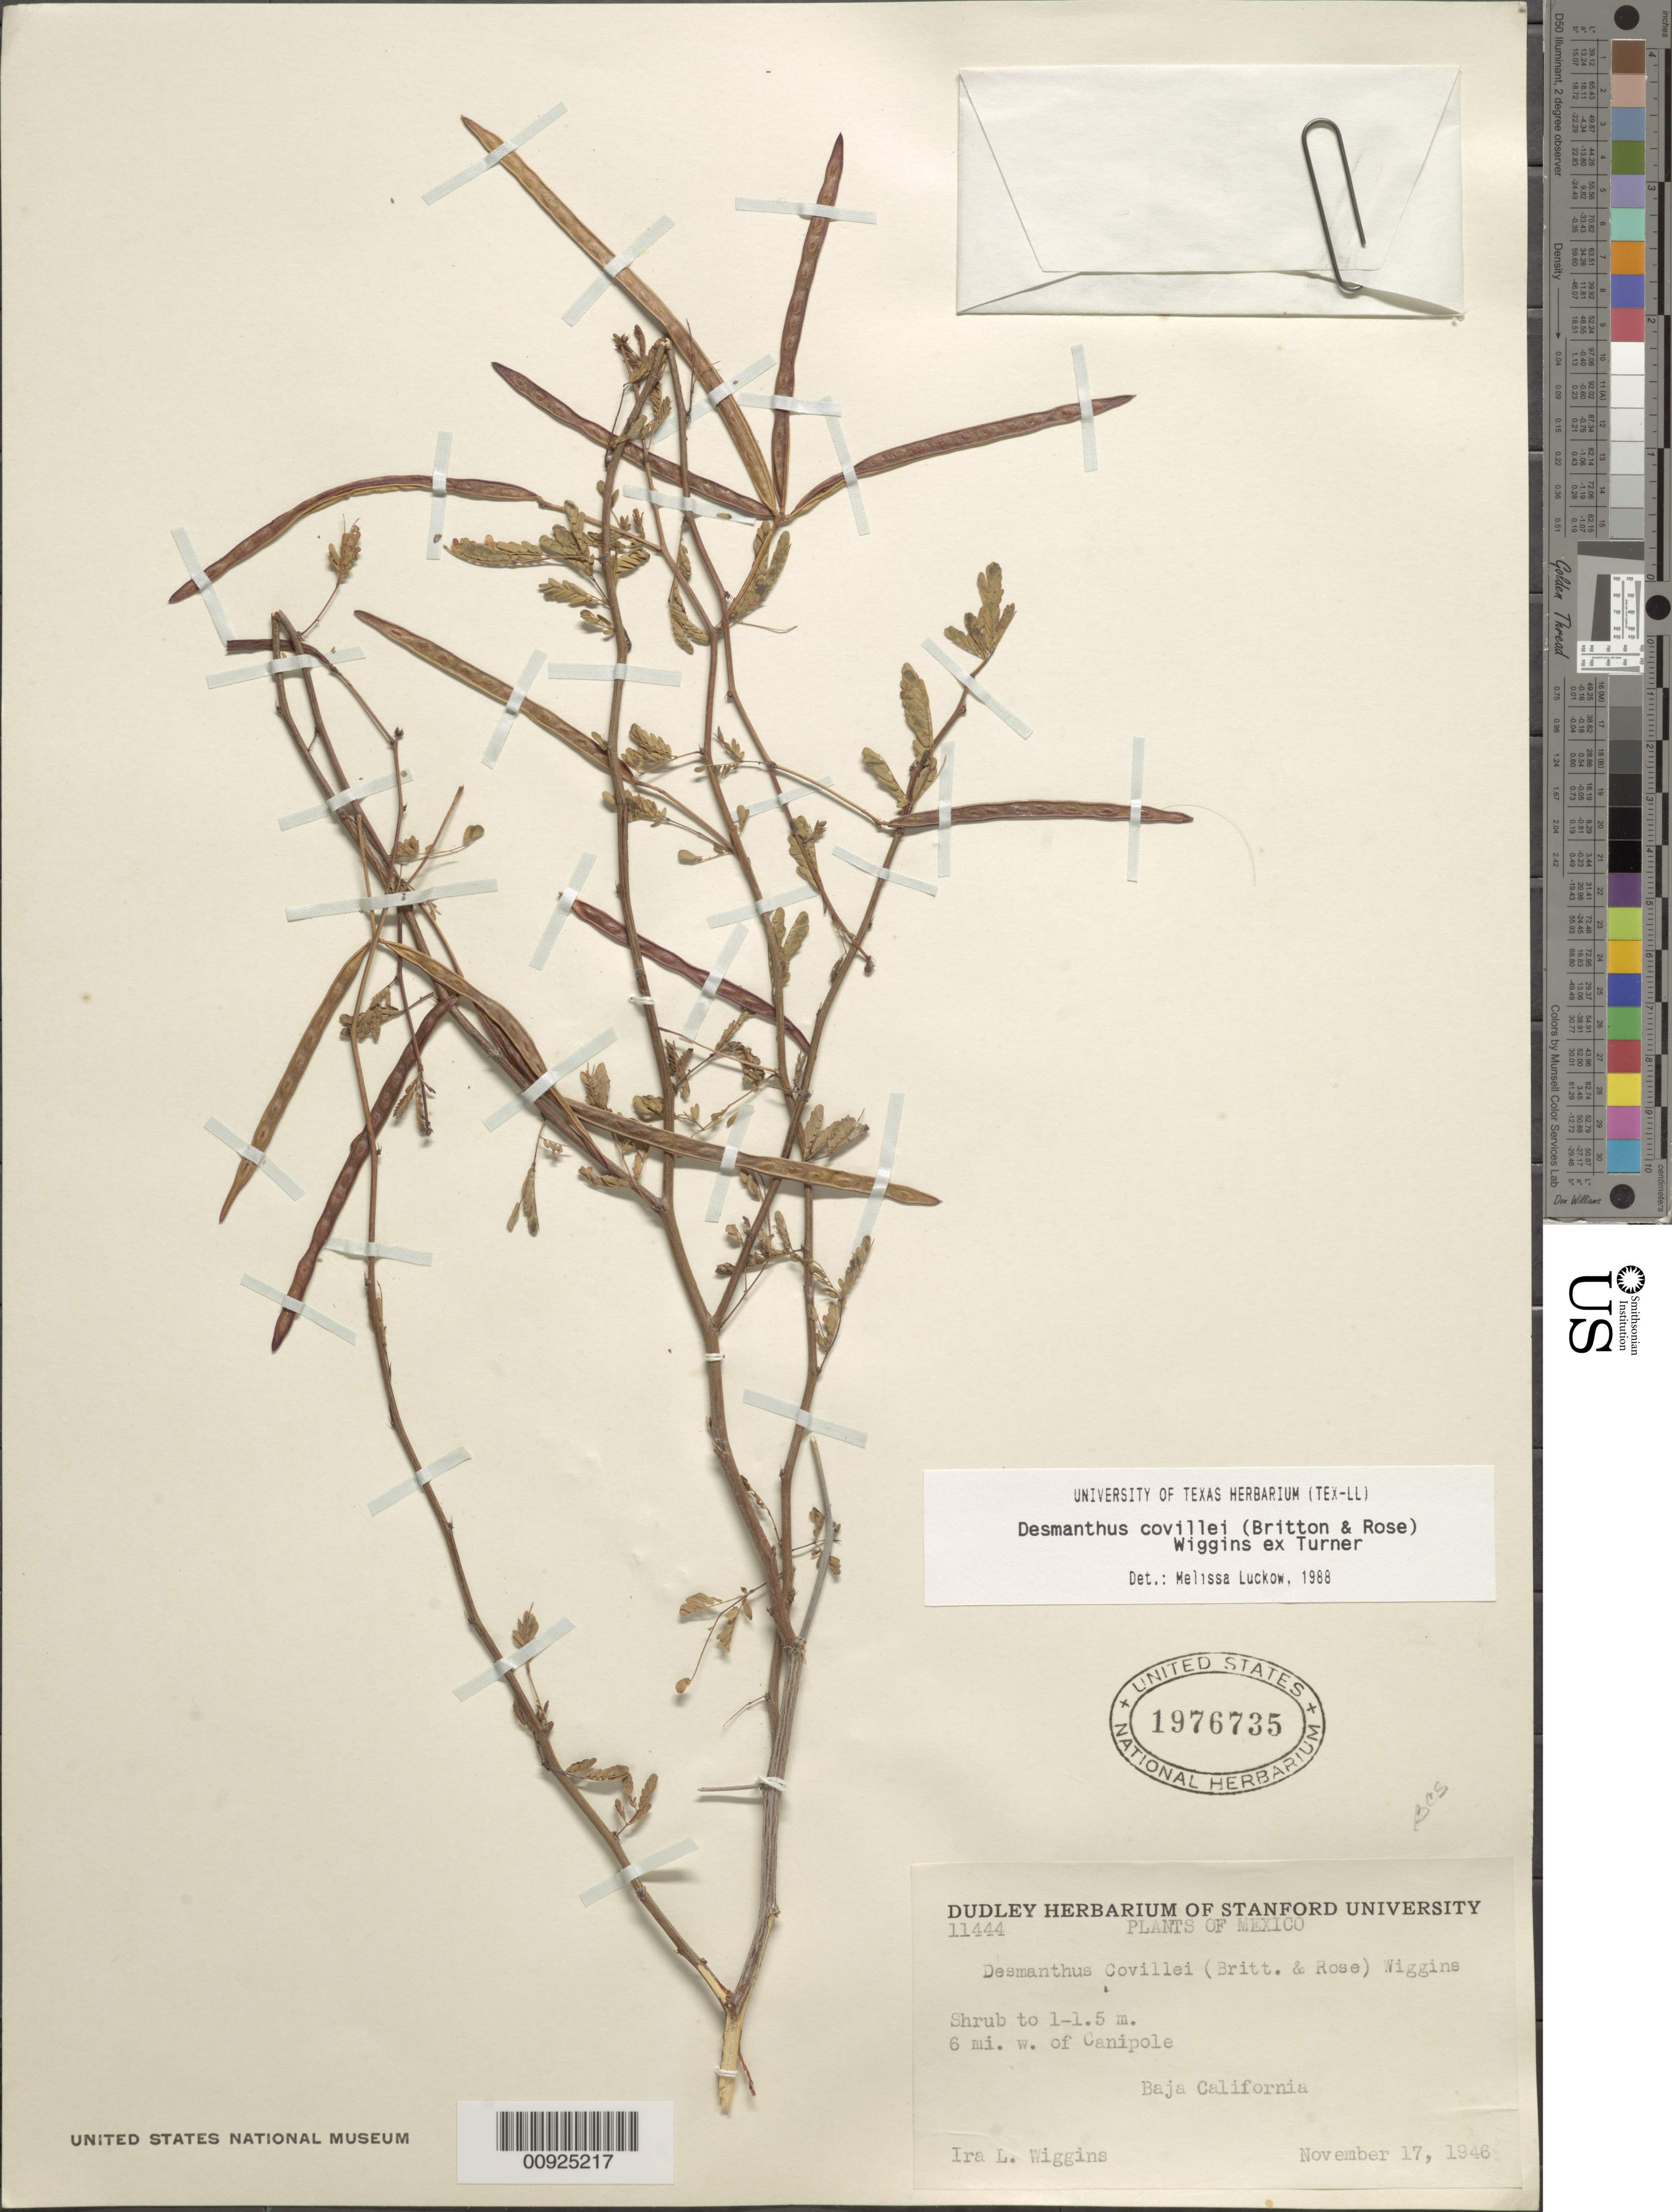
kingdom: Plantae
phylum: Tracheophyta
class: Magnoliopsida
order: Fabales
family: Fabaceae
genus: Desmanthus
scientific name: Desmanthus covillei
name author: (Britton) Wiggins ex B.L. Turner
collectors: I. L. Wiggins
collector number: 11444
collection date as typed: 17 Nov 1946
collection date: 1946-11-17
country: Mexico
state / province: Baja California Sur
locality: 6 mi. W of Canipole, Baja California.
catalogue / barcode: US 1976735